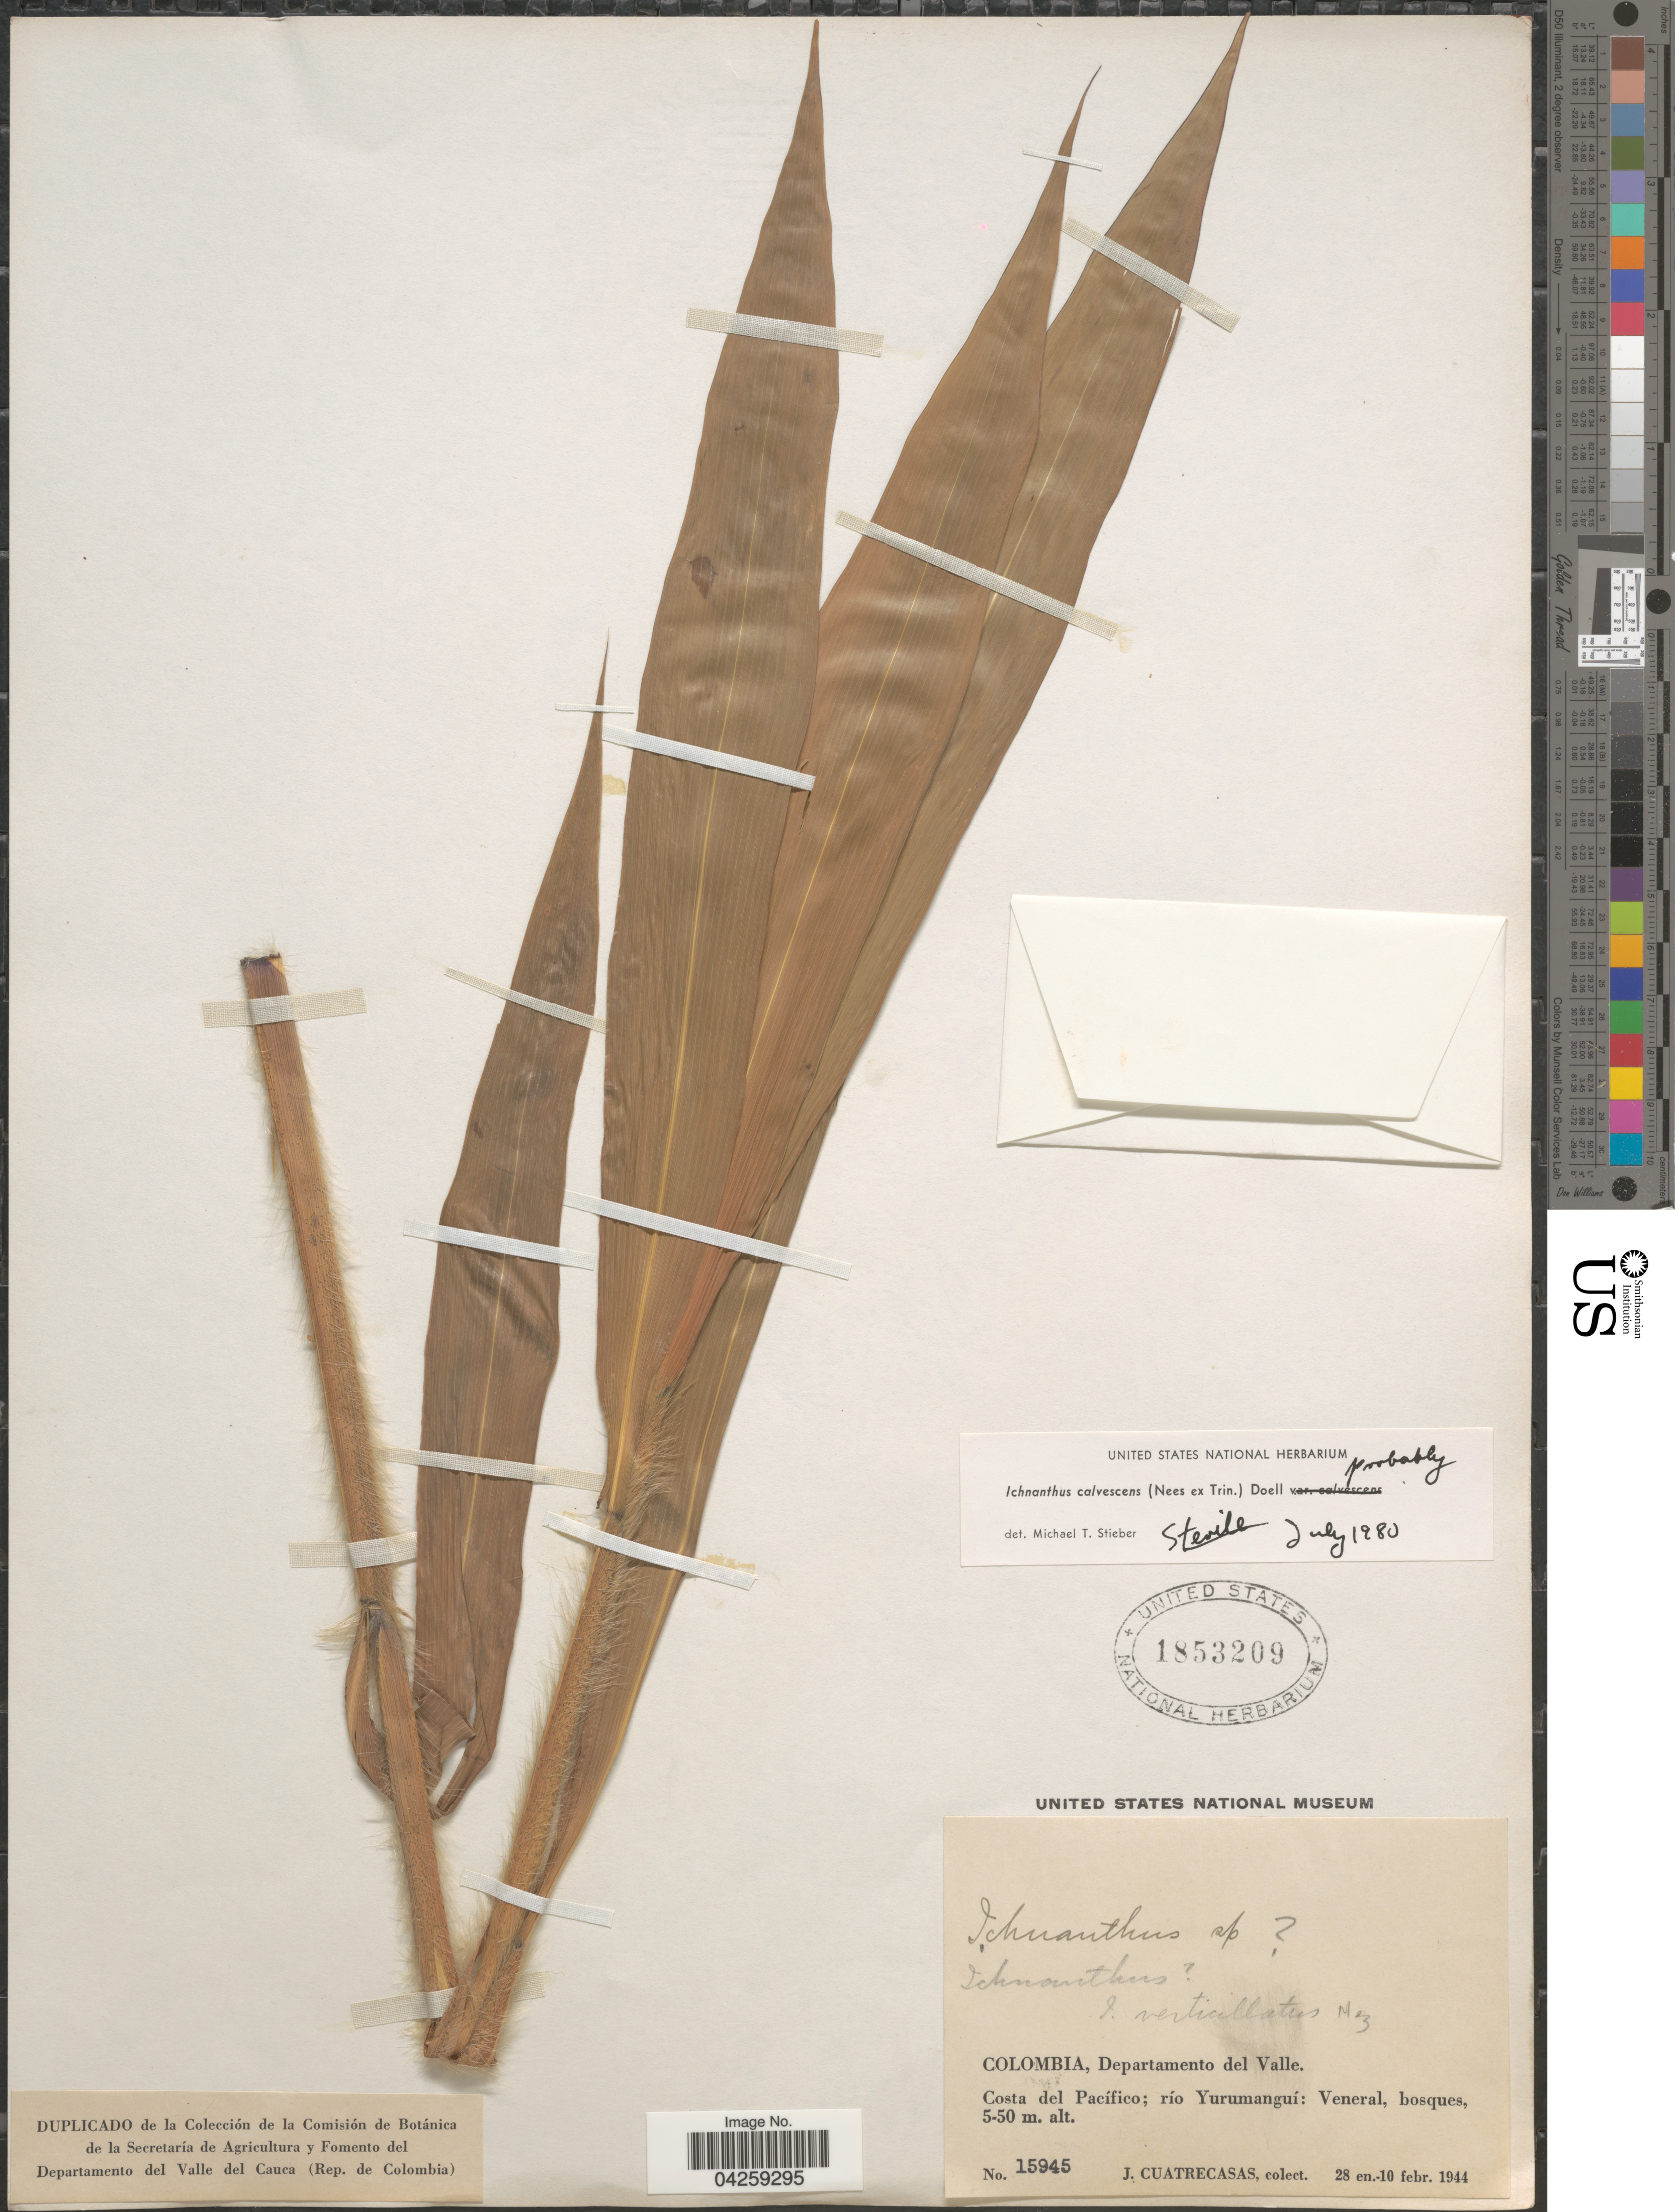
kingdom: Plantae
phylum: Tracheophyta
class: Liliopsida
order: Poales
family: Poaceae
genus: Ichnanthus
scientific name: Ichnanthus pallens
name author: (Sw.) Munro ex Benth.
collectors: J. Cuatrecasas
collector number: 15945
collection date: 1944-02-10/1944-02-28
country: Colombia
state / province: Valle del Cauca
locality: Departamento del Valle. Costa del Pacífico; río Yurumanguí: Veneral, bosques. La Comisión de Botánica de la Secretaría de Agricultura y Fomento del Departamento del Valle del Cauca (Rep. de Colombia).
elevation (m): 5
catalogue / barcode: US 1853209